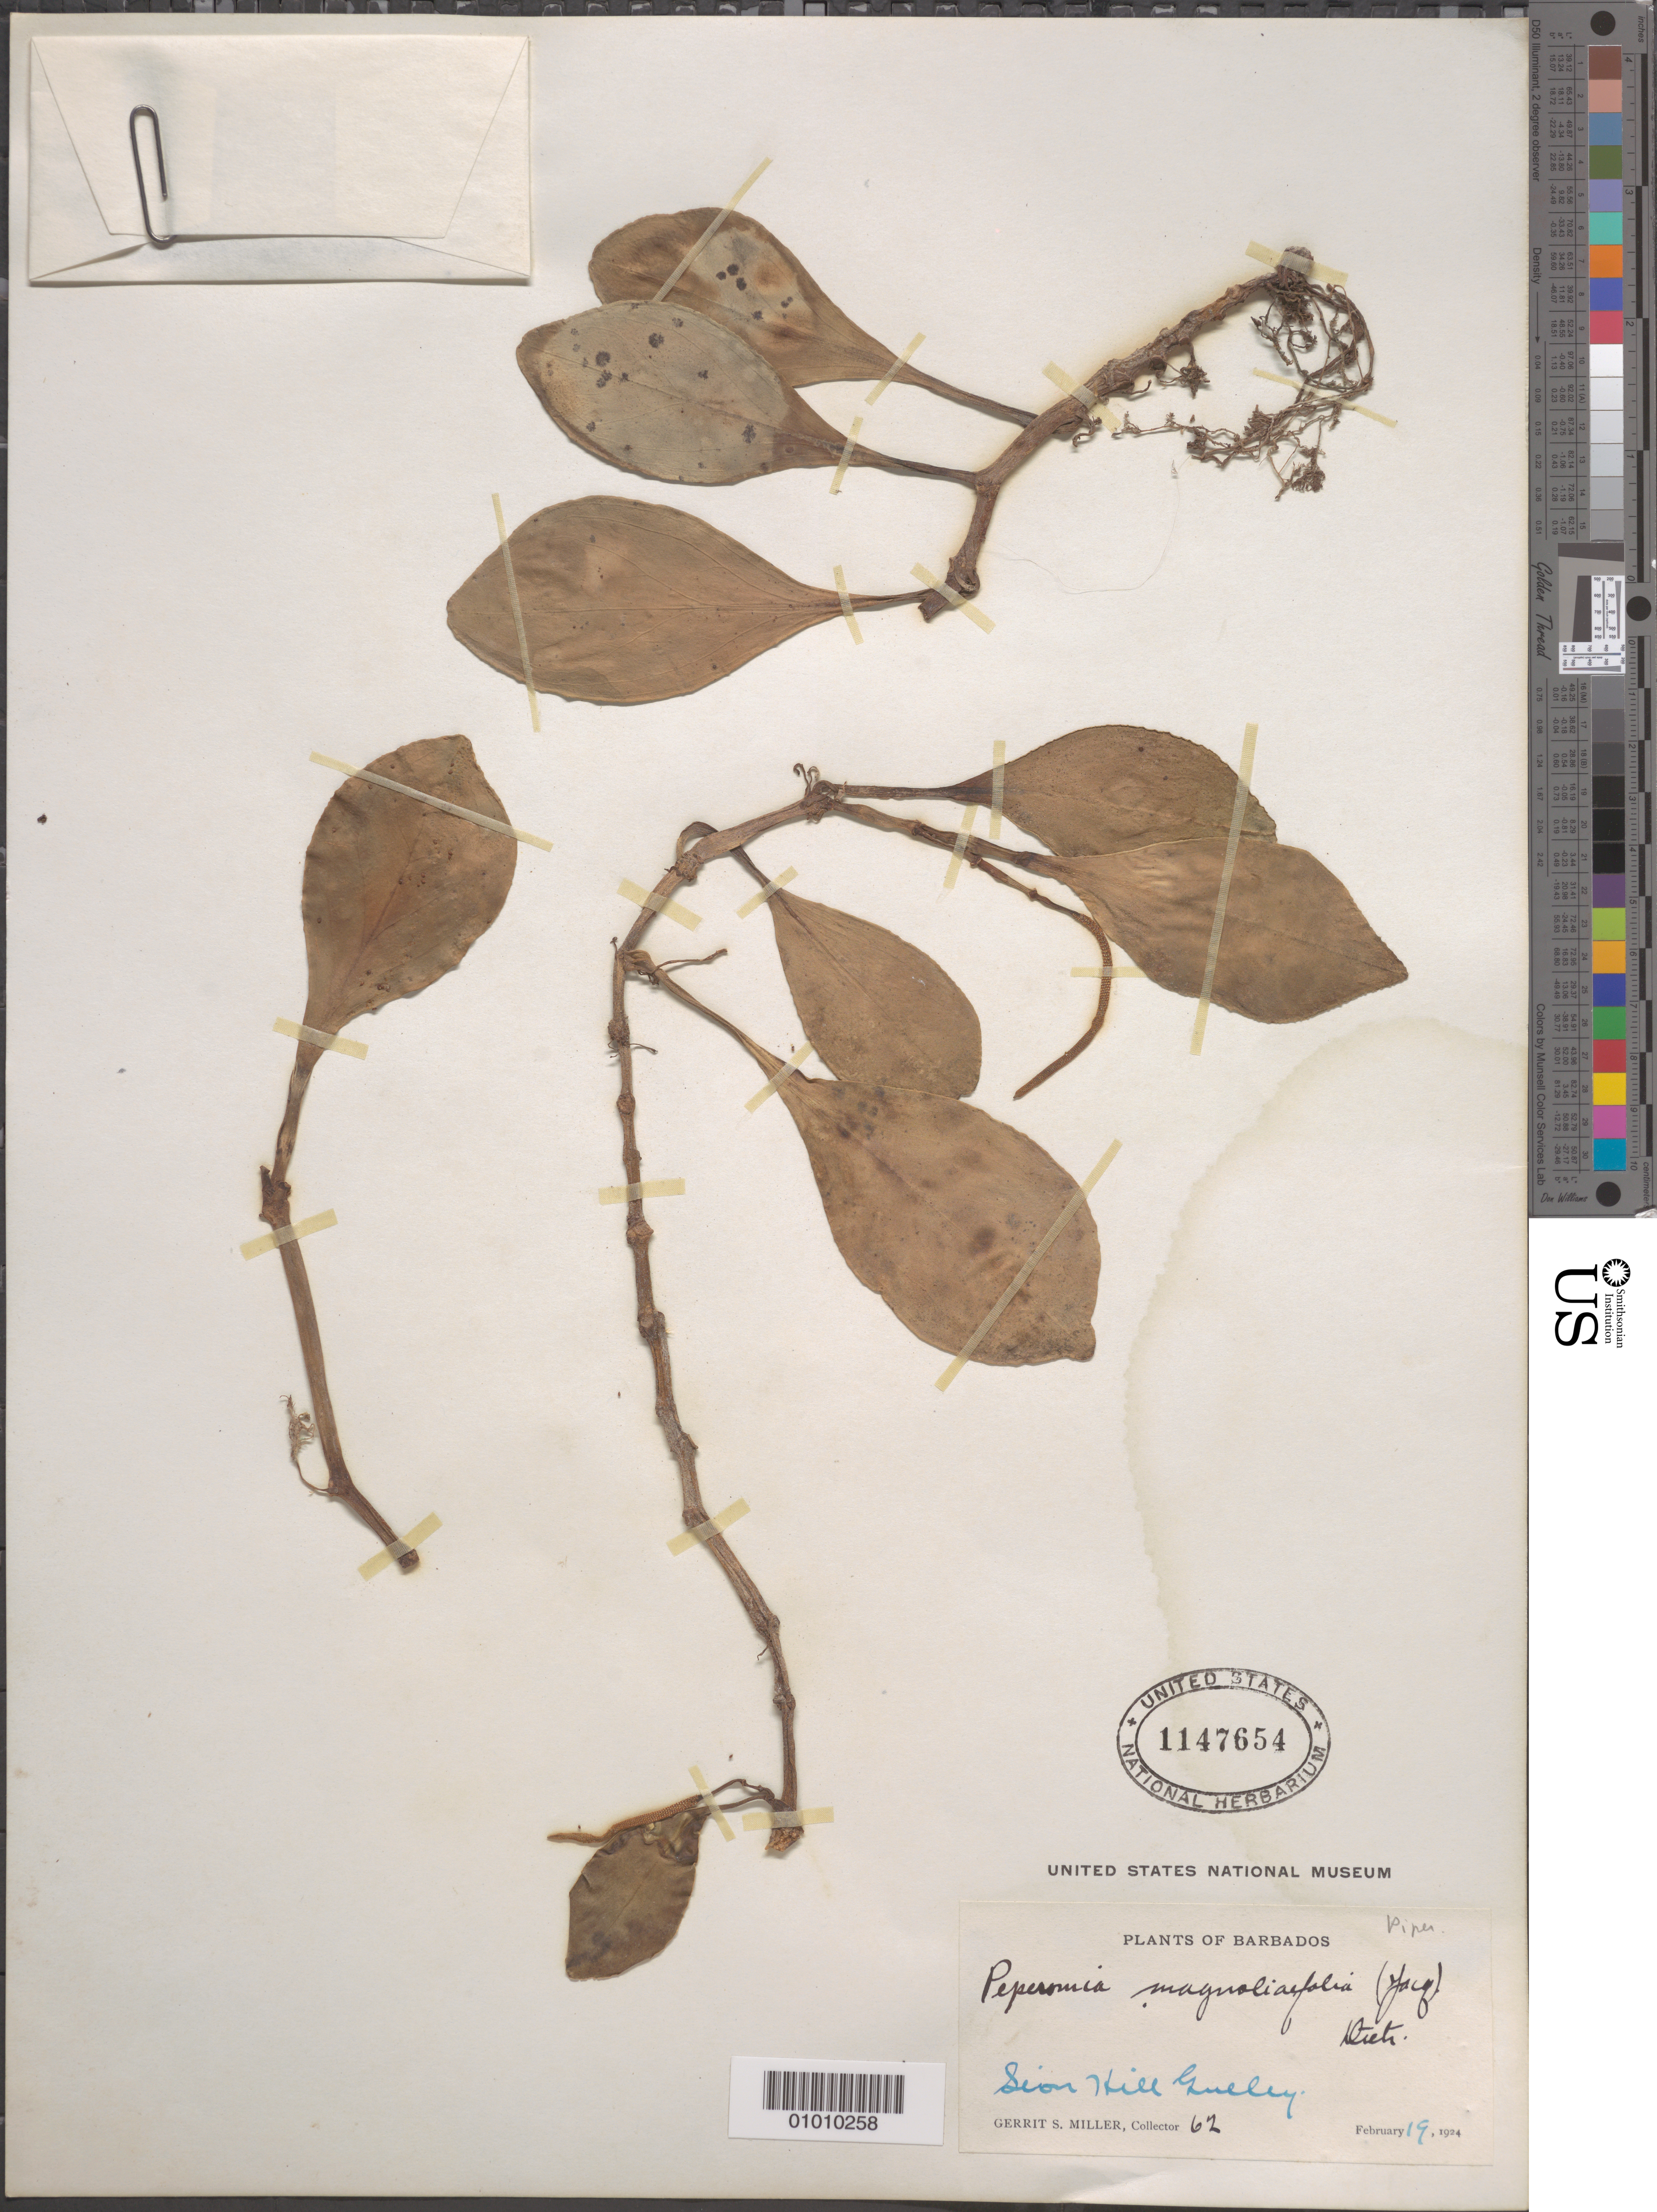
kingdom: Plantae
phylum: Tracheophyta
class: Magnoliopsida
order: Piperales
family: Piperaceae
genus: Peperomia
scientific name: Peperomia magnoliifolia var. brevirostrata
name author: Dahlst.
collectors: G. S. Miller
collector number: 62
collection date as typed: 19 Feb 1924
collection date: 1924-02-19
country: Barbados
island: Barbados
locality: Seon Hill gully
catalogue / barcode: US 1147654